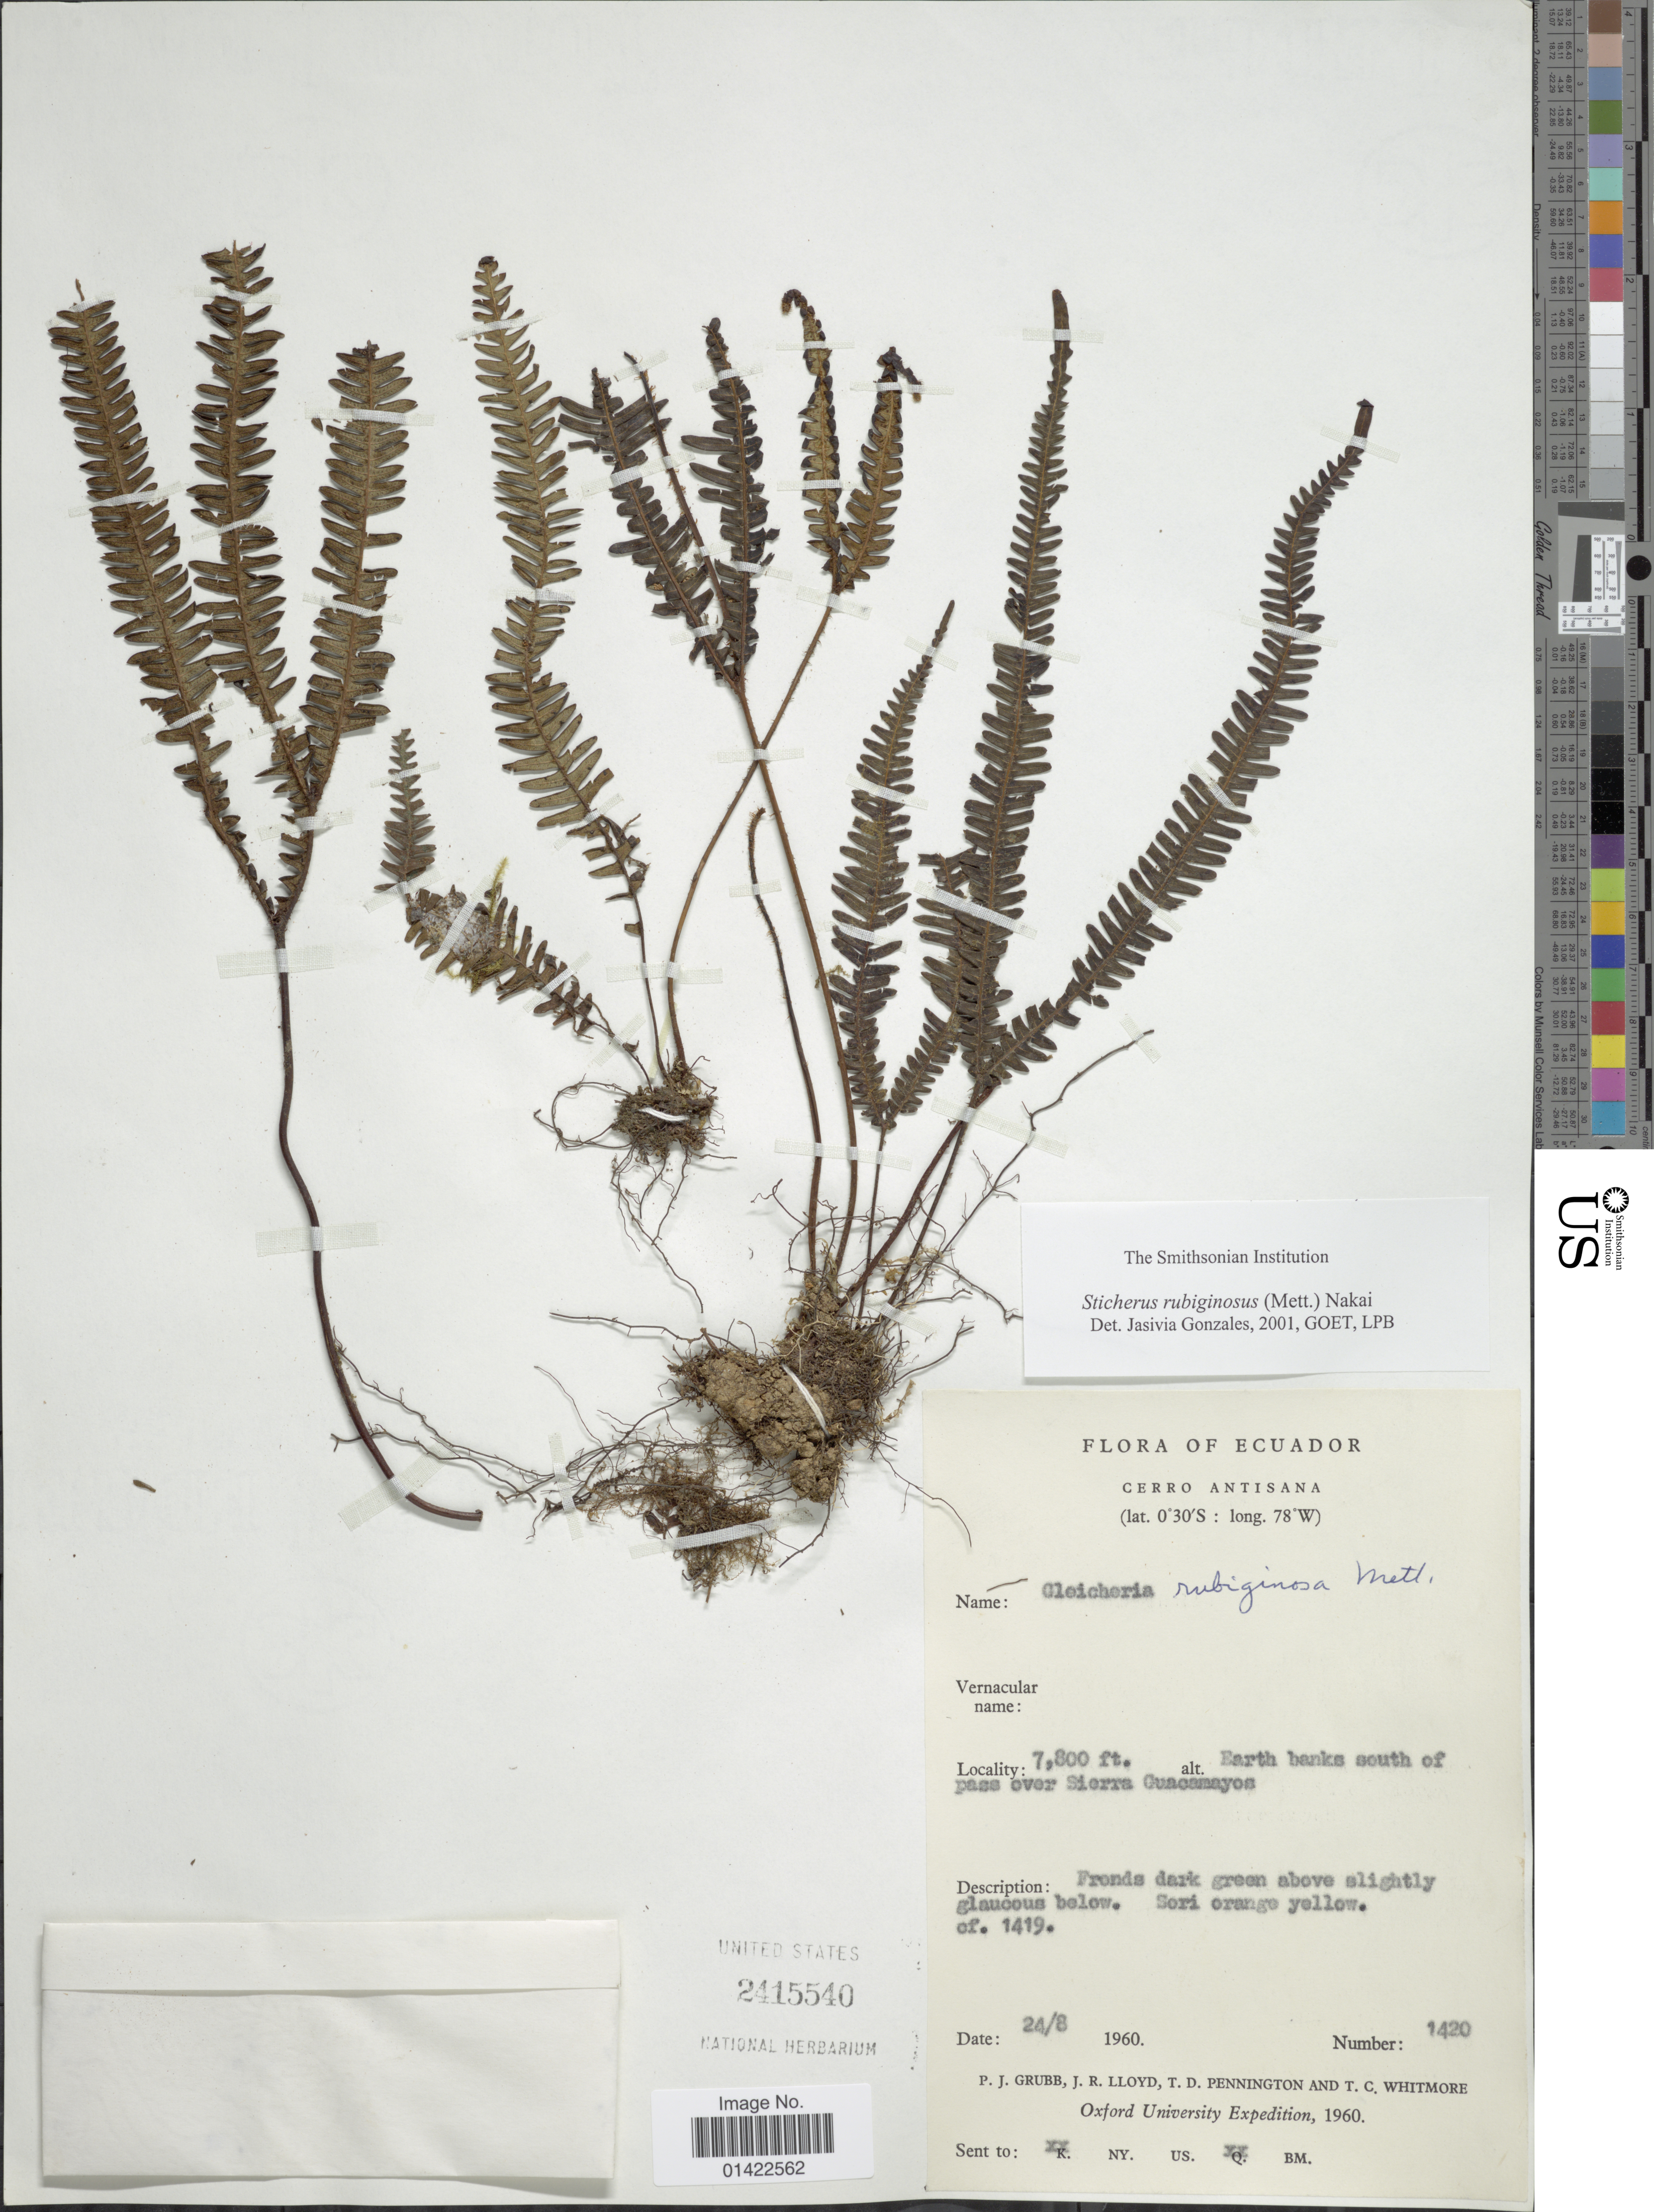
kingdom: Plantae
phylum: Tracheophyta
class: Polypodiopsida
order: Gleicheniales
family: Gleicheniaceae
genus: Sticherus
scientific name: Sticherus rubiginosus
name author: (Mett.) Nakai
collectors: P. J. Grubb, J. R. Lloyd, T. D. Pennington & T. C. Whitmore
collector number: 1420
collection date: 1960-08-24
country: Ecuador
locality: Cerro Antisana, Earth banks south of pass over Sierra Guacamayos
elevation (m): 2377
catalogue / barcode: US 2415540